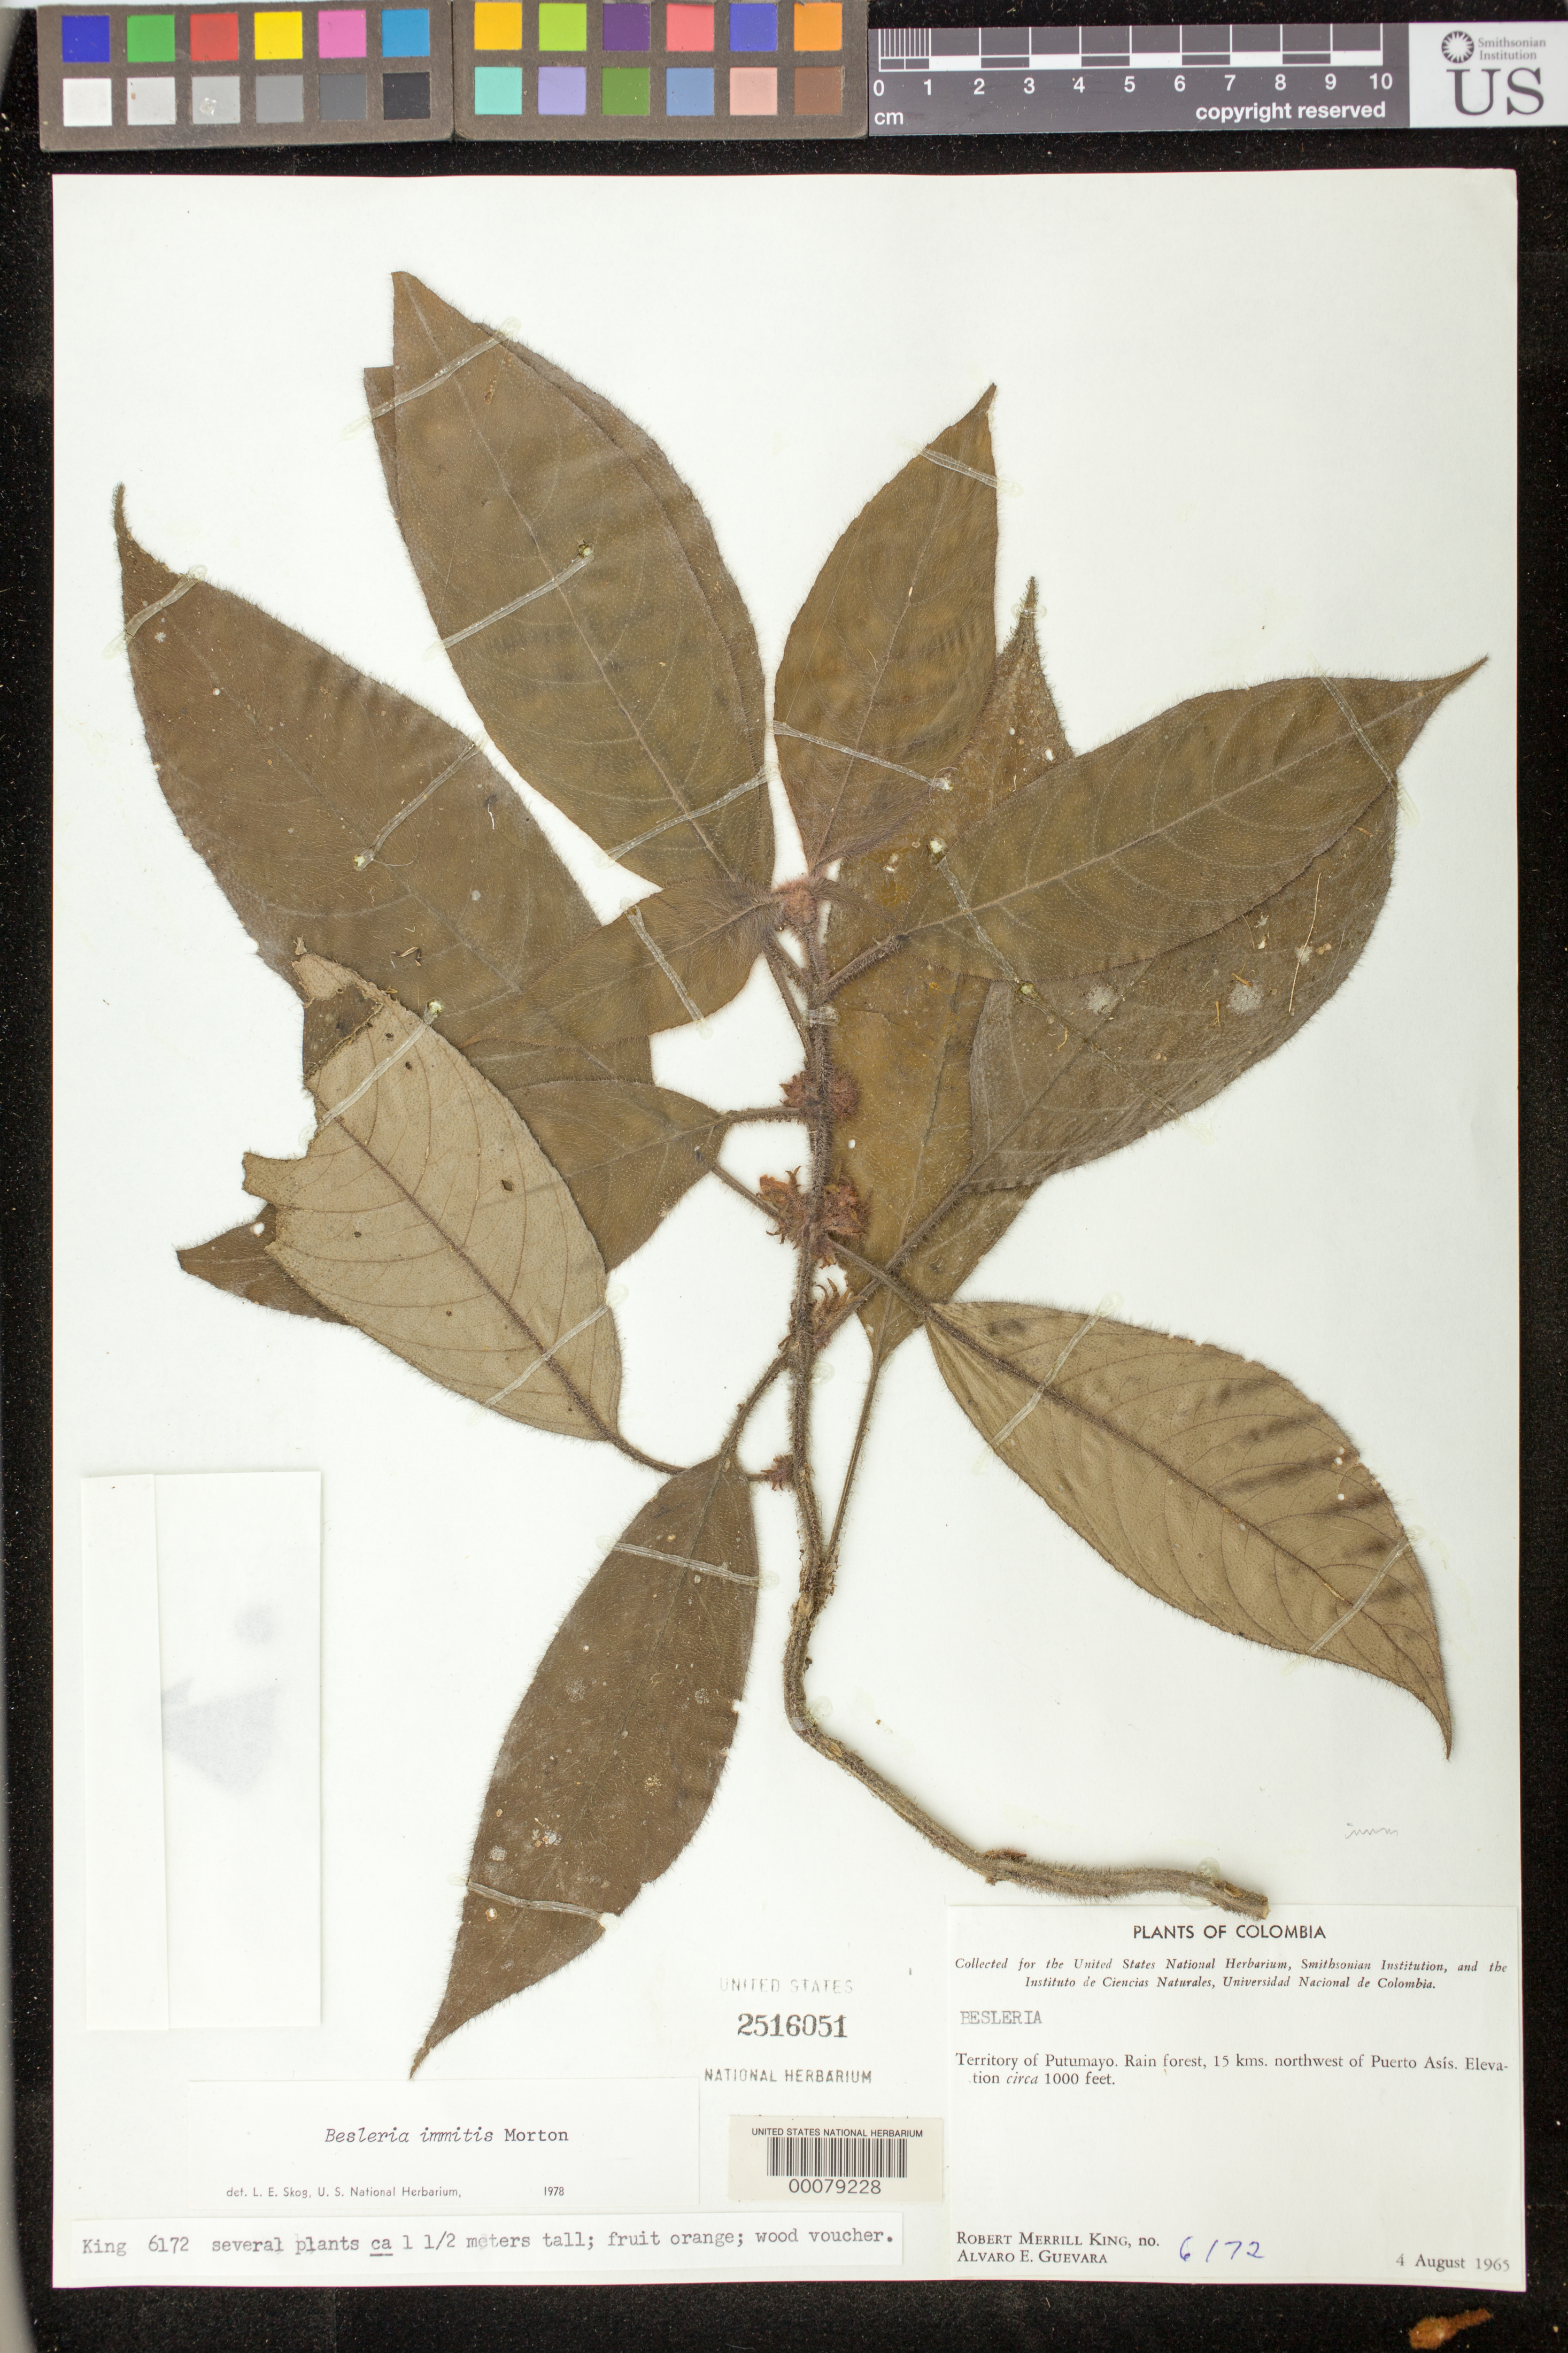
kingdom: Plantae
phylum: Tracheophyta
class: Magnoliopsida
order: Lamiales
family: Gesneriaceae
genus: Besleria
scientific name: Besleria immitis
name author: C.V. Morton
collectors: R. M. King & A. E. Guevara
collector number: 6172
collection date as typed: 04 Aug 1965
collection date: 1965-08-04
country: Colombia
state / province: Putumayo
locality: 15 km NW of Puerto Asis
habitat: Rain forest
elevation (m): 305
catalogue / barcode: US 2516051